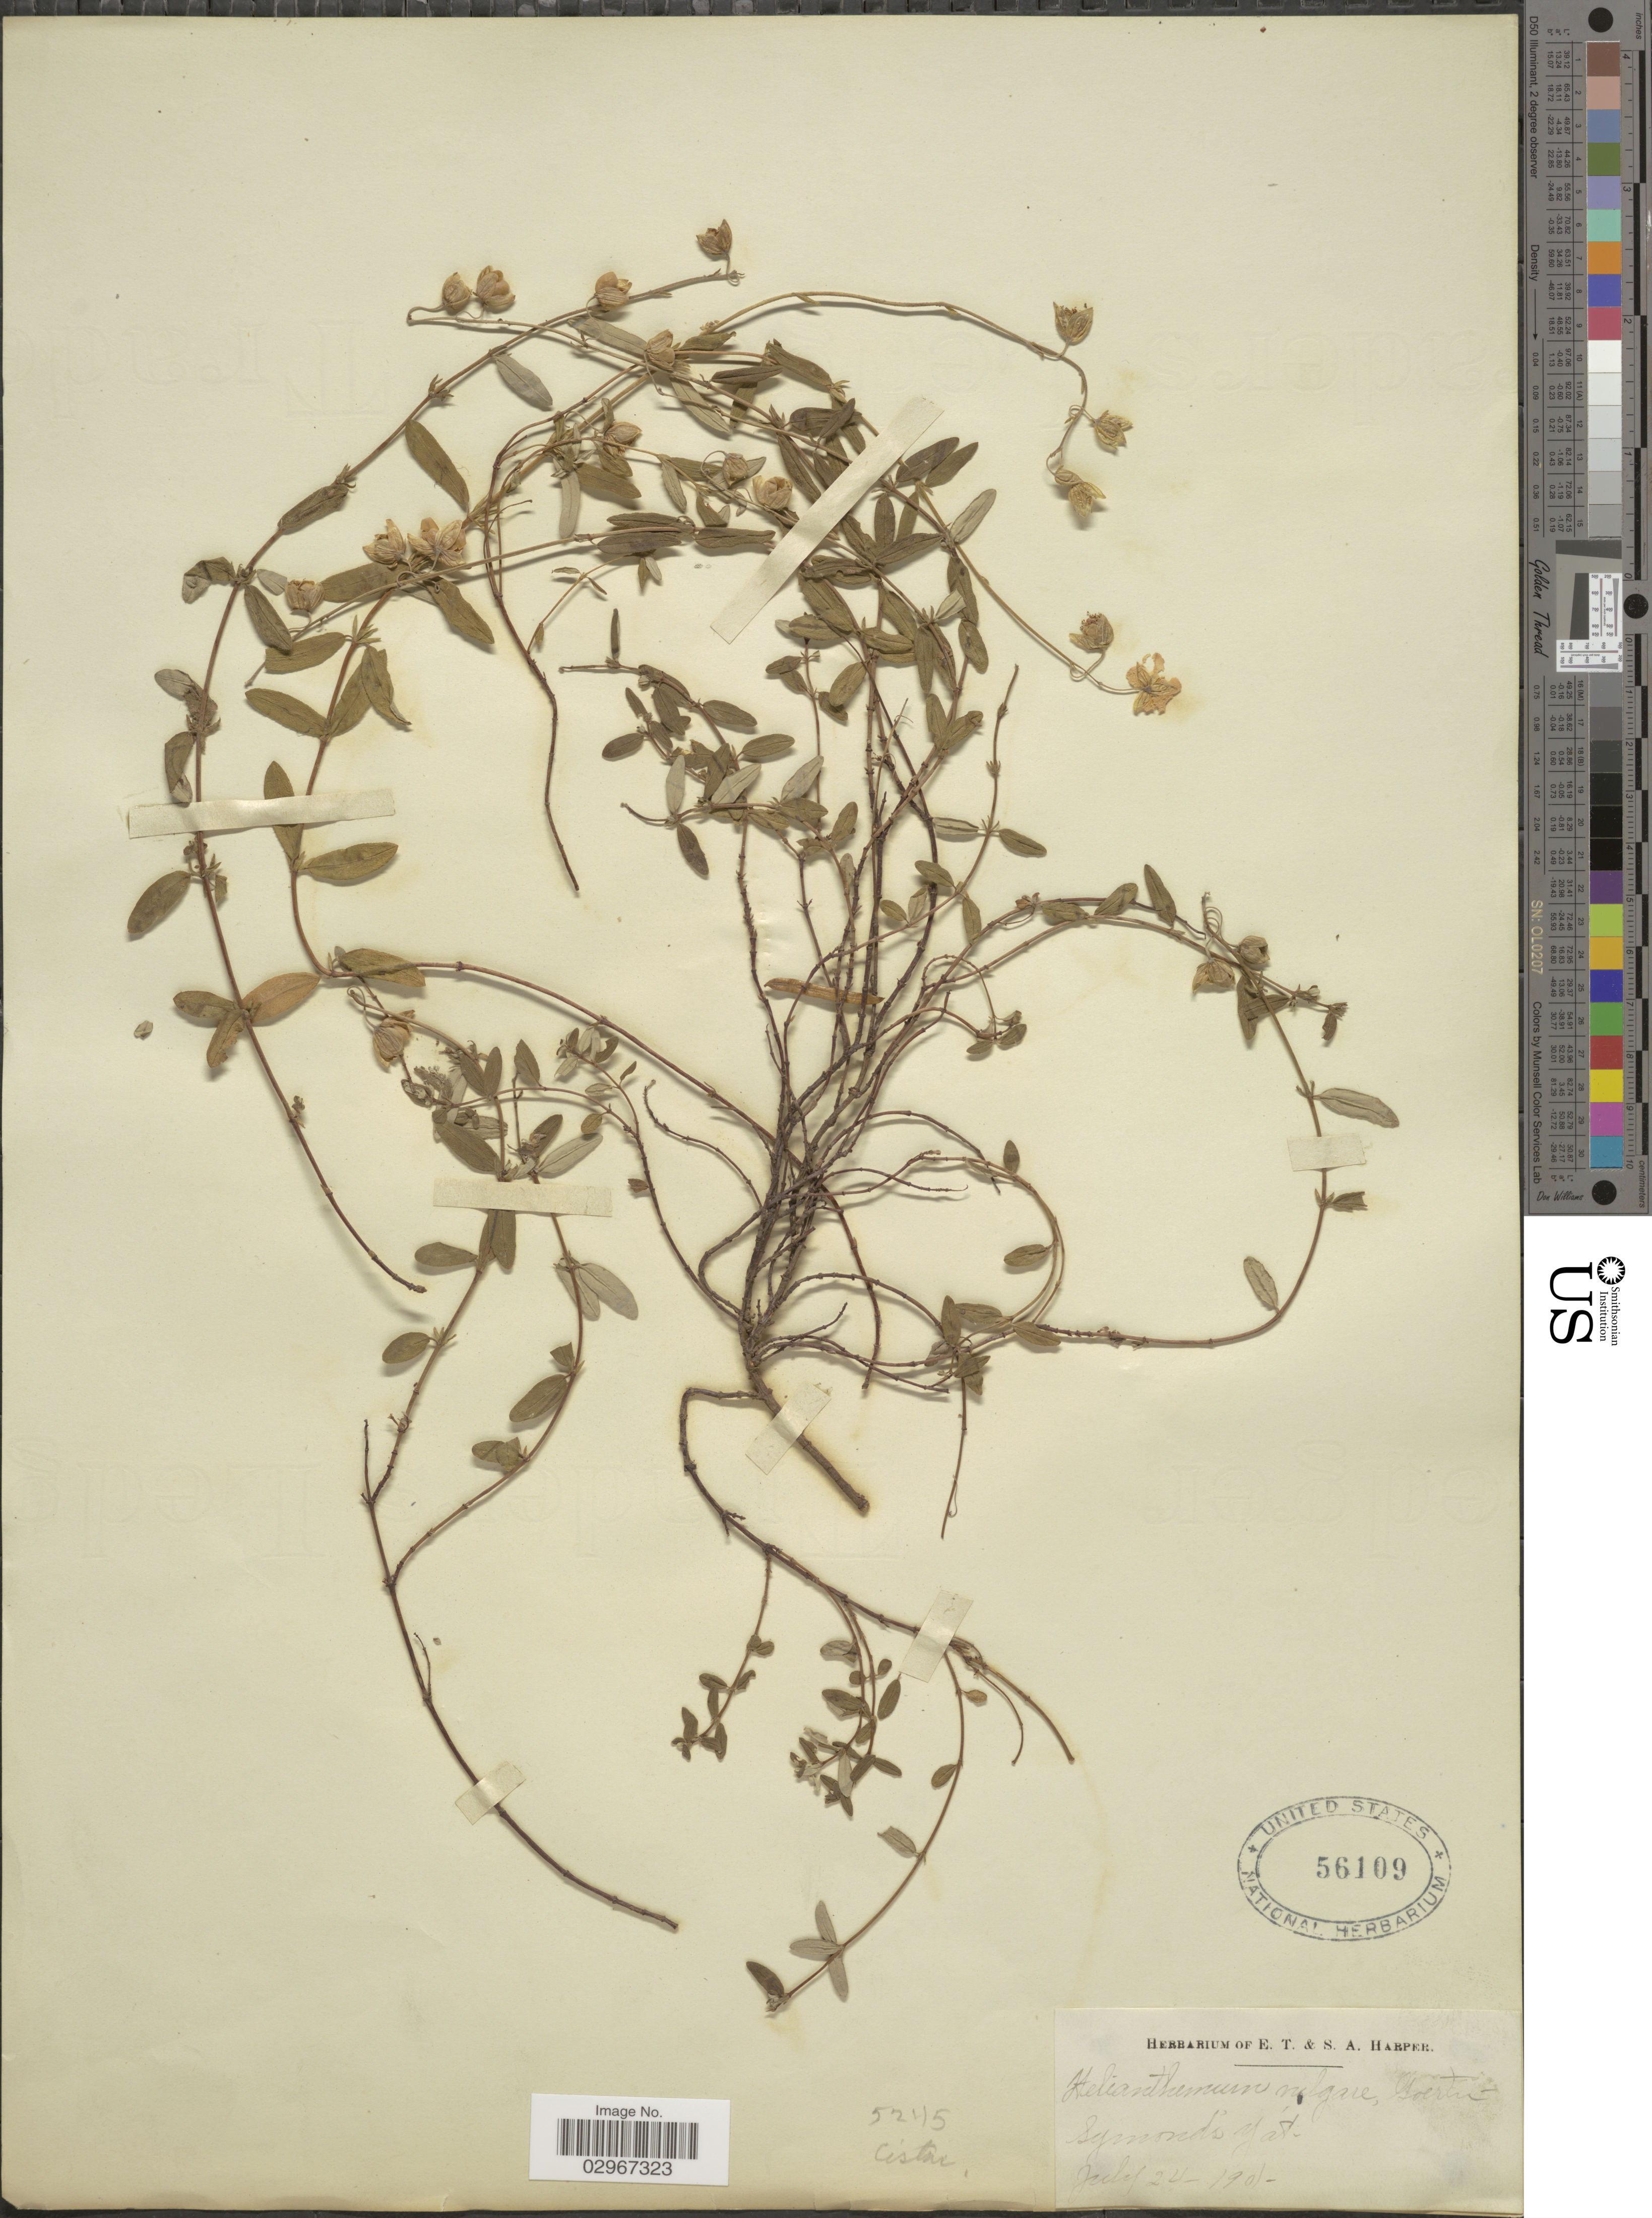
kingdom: Plantae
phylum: Tracheophyta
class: Magnoliopsida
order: Malvales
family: Cistaceae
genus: Helianthemum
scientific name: Helianthemum vulgare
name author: Gaertn.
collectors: ex herb. E. T. & S. A. Harper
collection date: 1901-07-24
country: United Kingdom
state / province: England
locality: Symond's Yat.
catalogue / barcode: US 56109